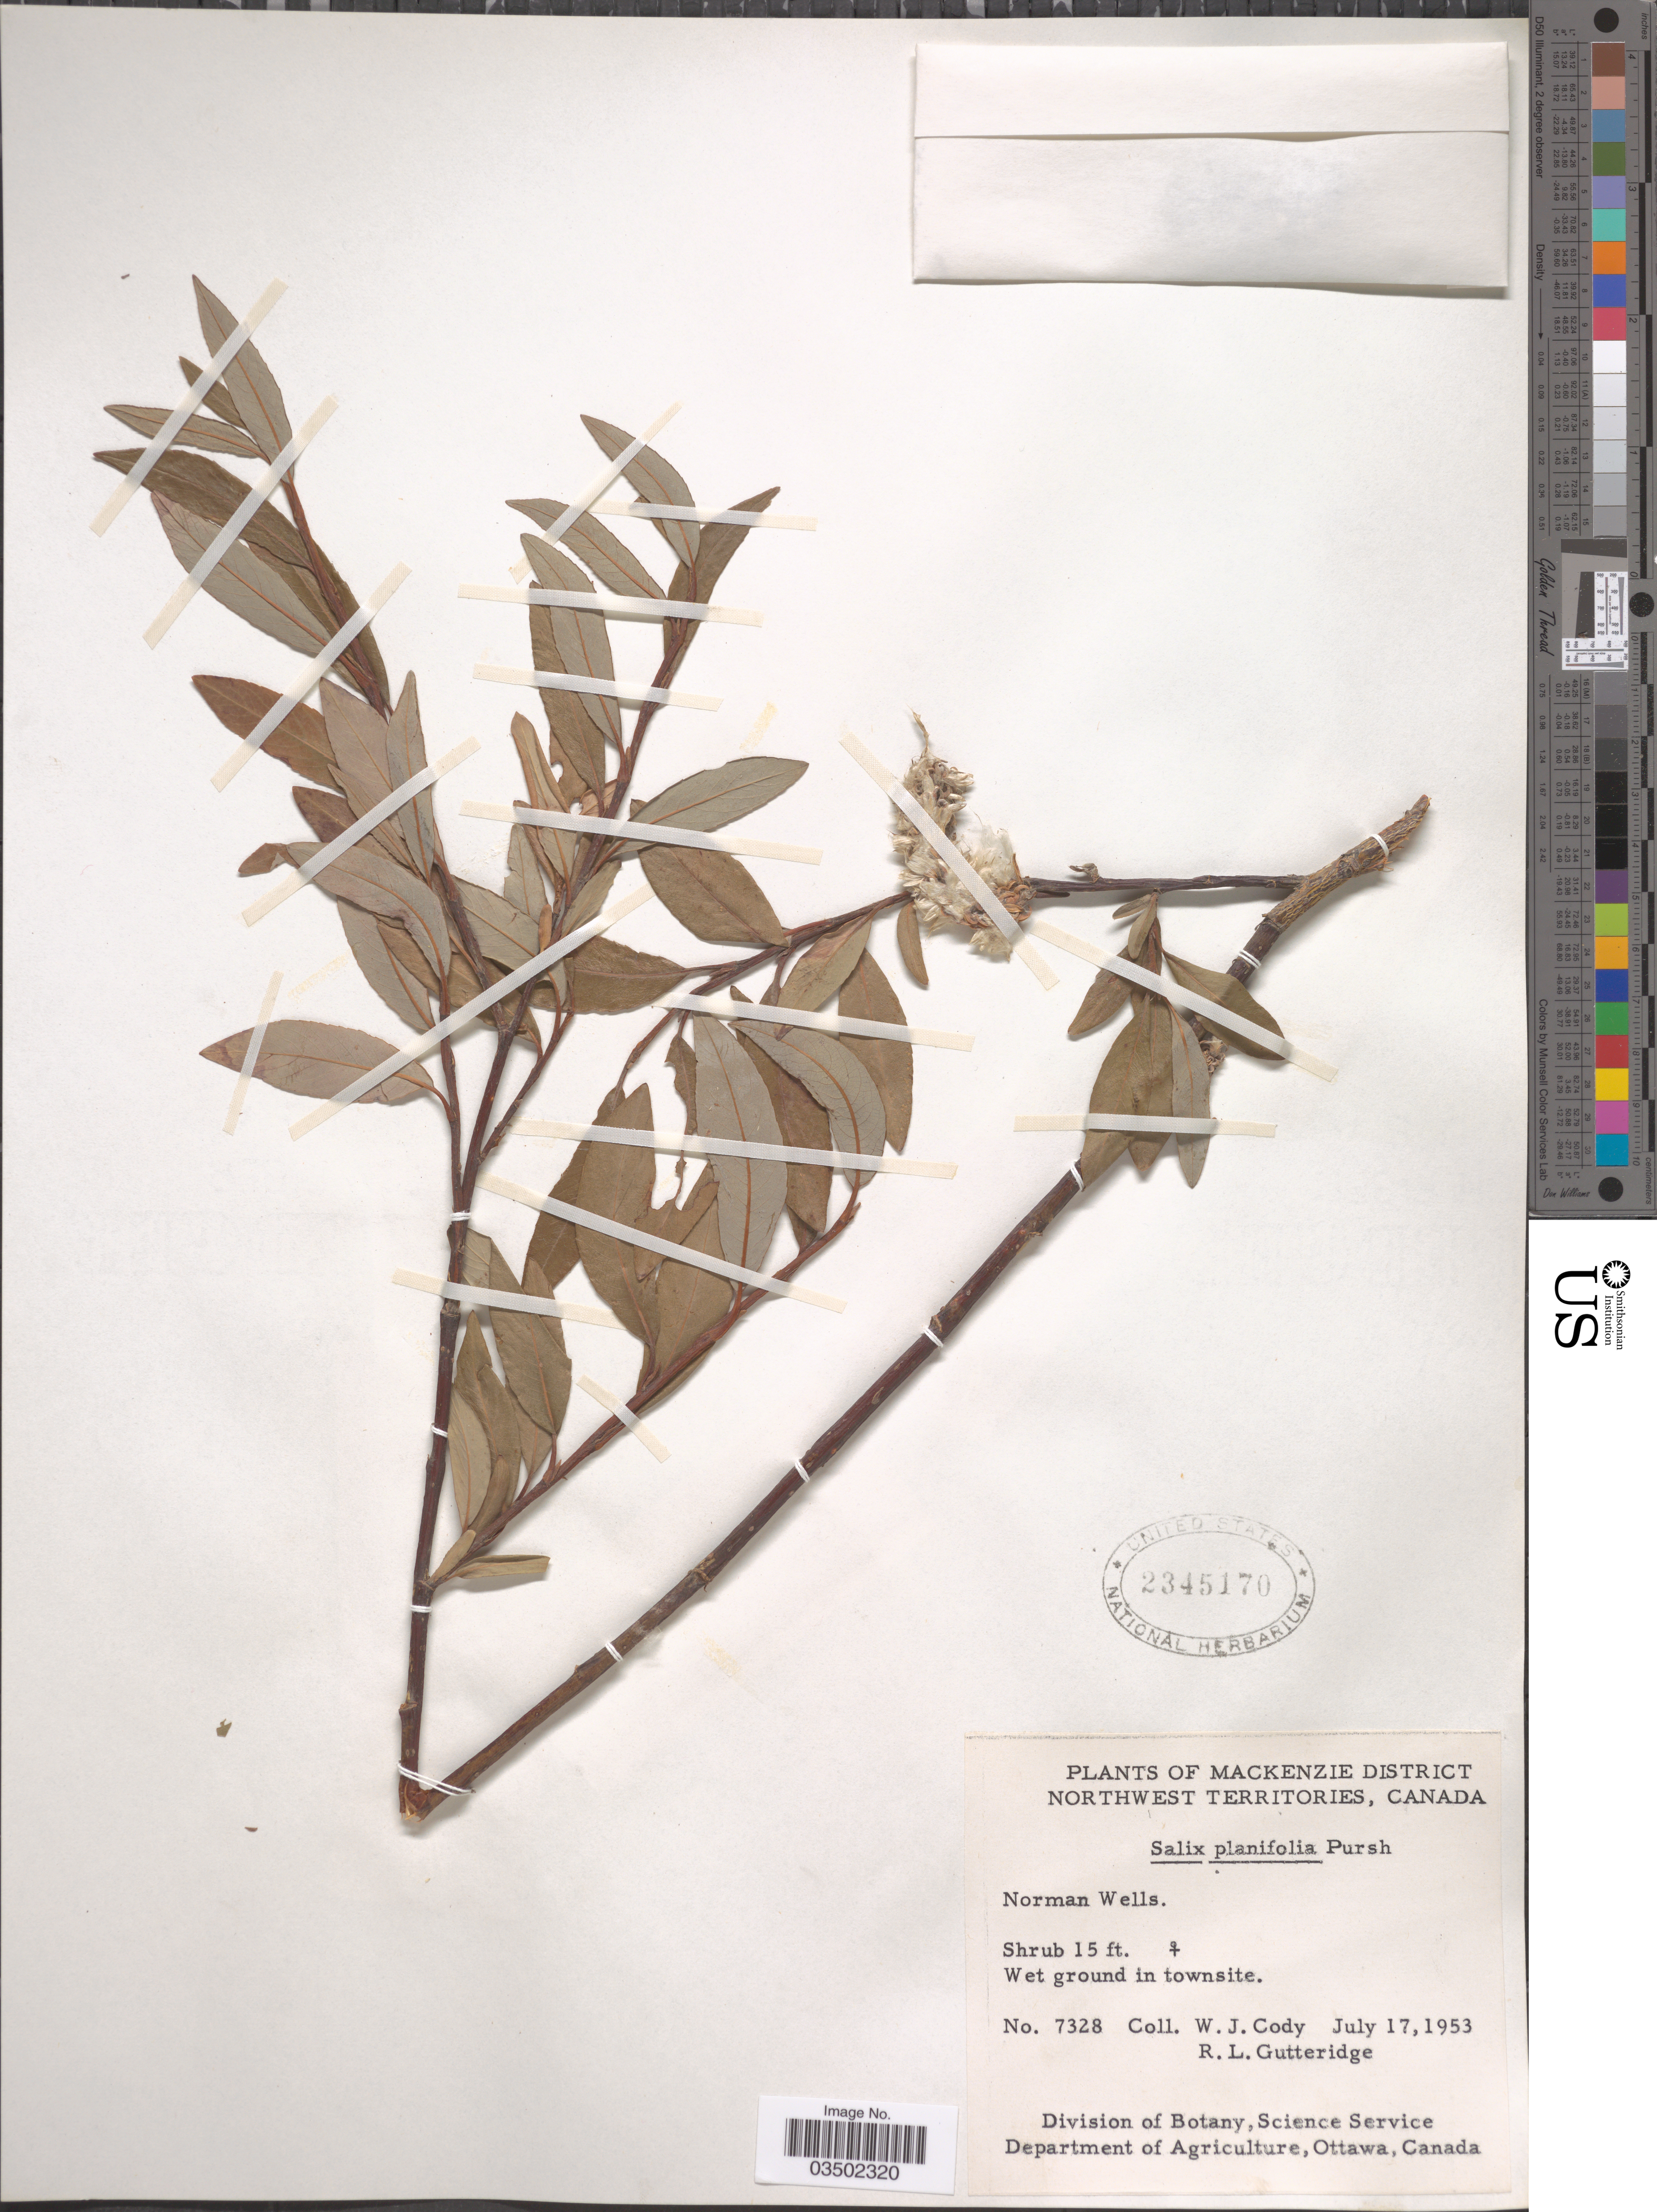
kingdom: Plantae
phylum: Tracheophyta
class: Magnoliopsida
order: Malpighiales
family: Salicaceae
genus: Salix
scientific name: Salix planifolia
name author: Pursh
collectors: W. Cody & R. Gutteridge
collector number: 7328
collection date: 1953-07-17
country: Canada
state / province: Northwest Territories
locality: Mackenzie District. Norman Wells.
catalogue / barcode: US 2345170